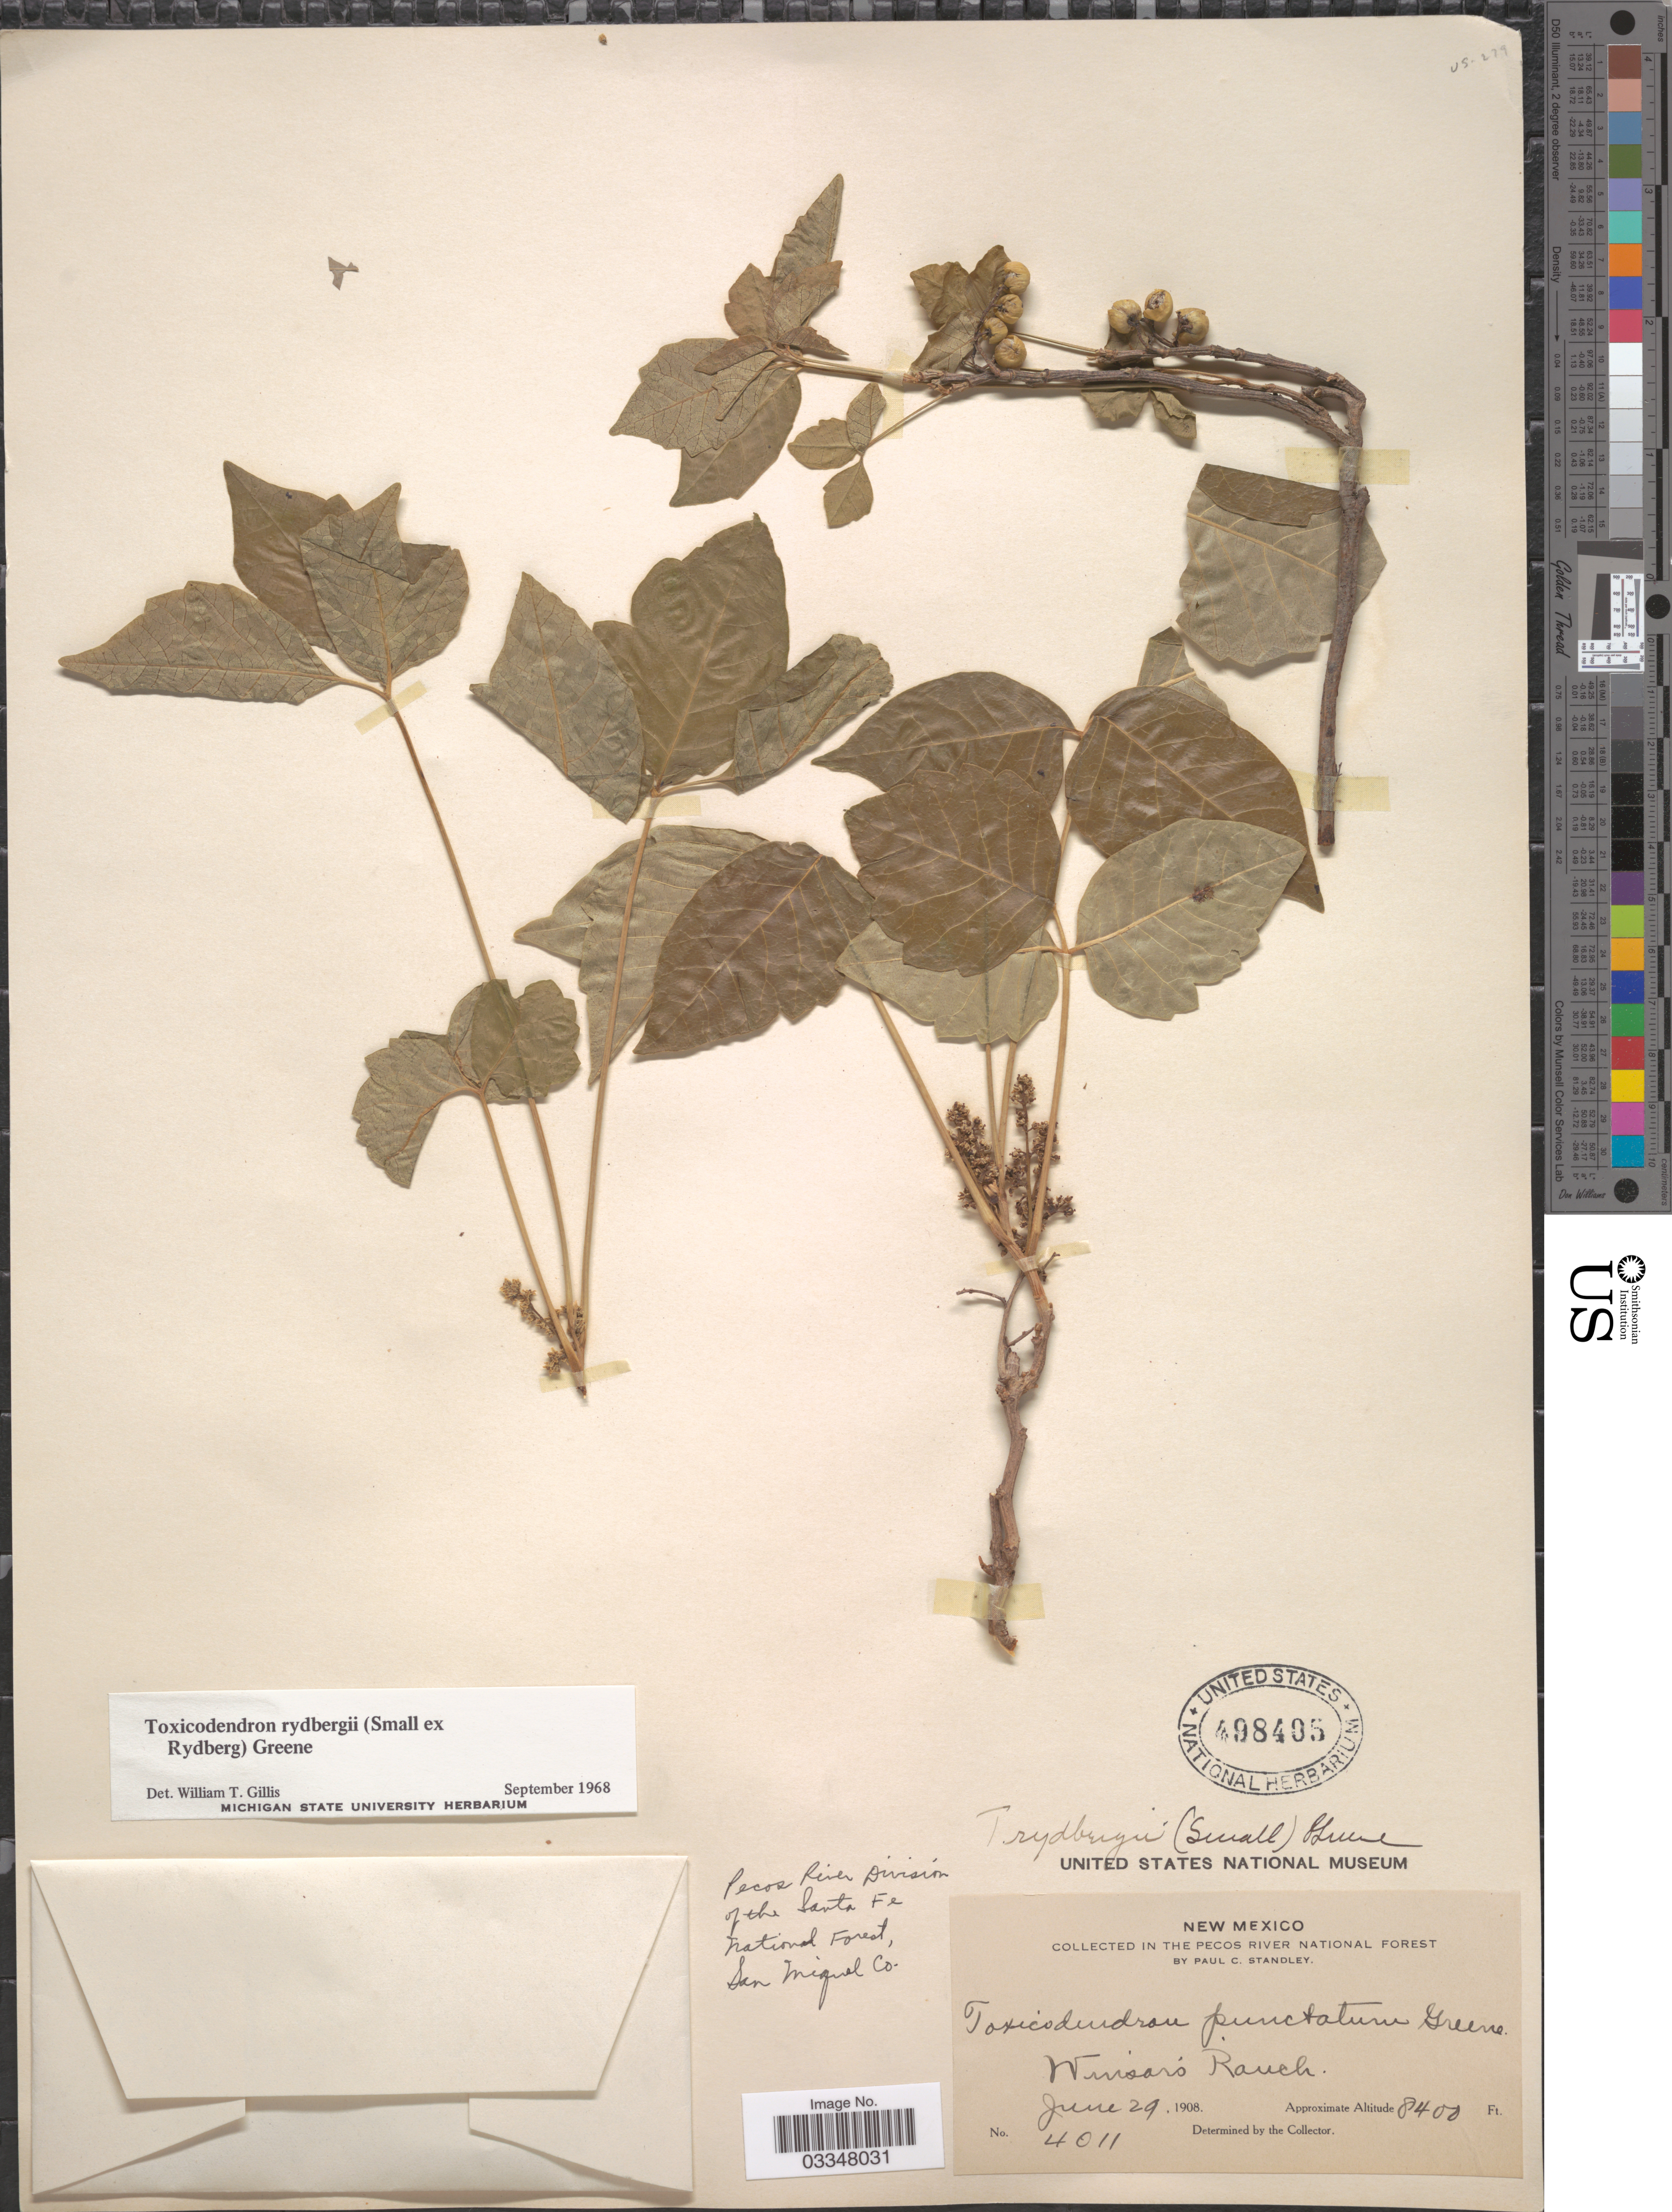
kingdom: Plantae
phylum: Tracheophyta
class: Magnoliopsida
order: Sapindales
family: Anacardiaceae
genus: Toxicodendron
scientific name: Toxicodendron radicans subsp. rydbergii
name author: (Small & Rydb.) Á. Löve & D. Löve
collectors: P. C. Standley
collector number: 4011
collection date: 1908-06-29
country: United States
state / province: New Mexico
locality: The Pecos River National Forest. Winsor's Ranch.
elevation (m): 2560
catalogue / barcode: US 498405